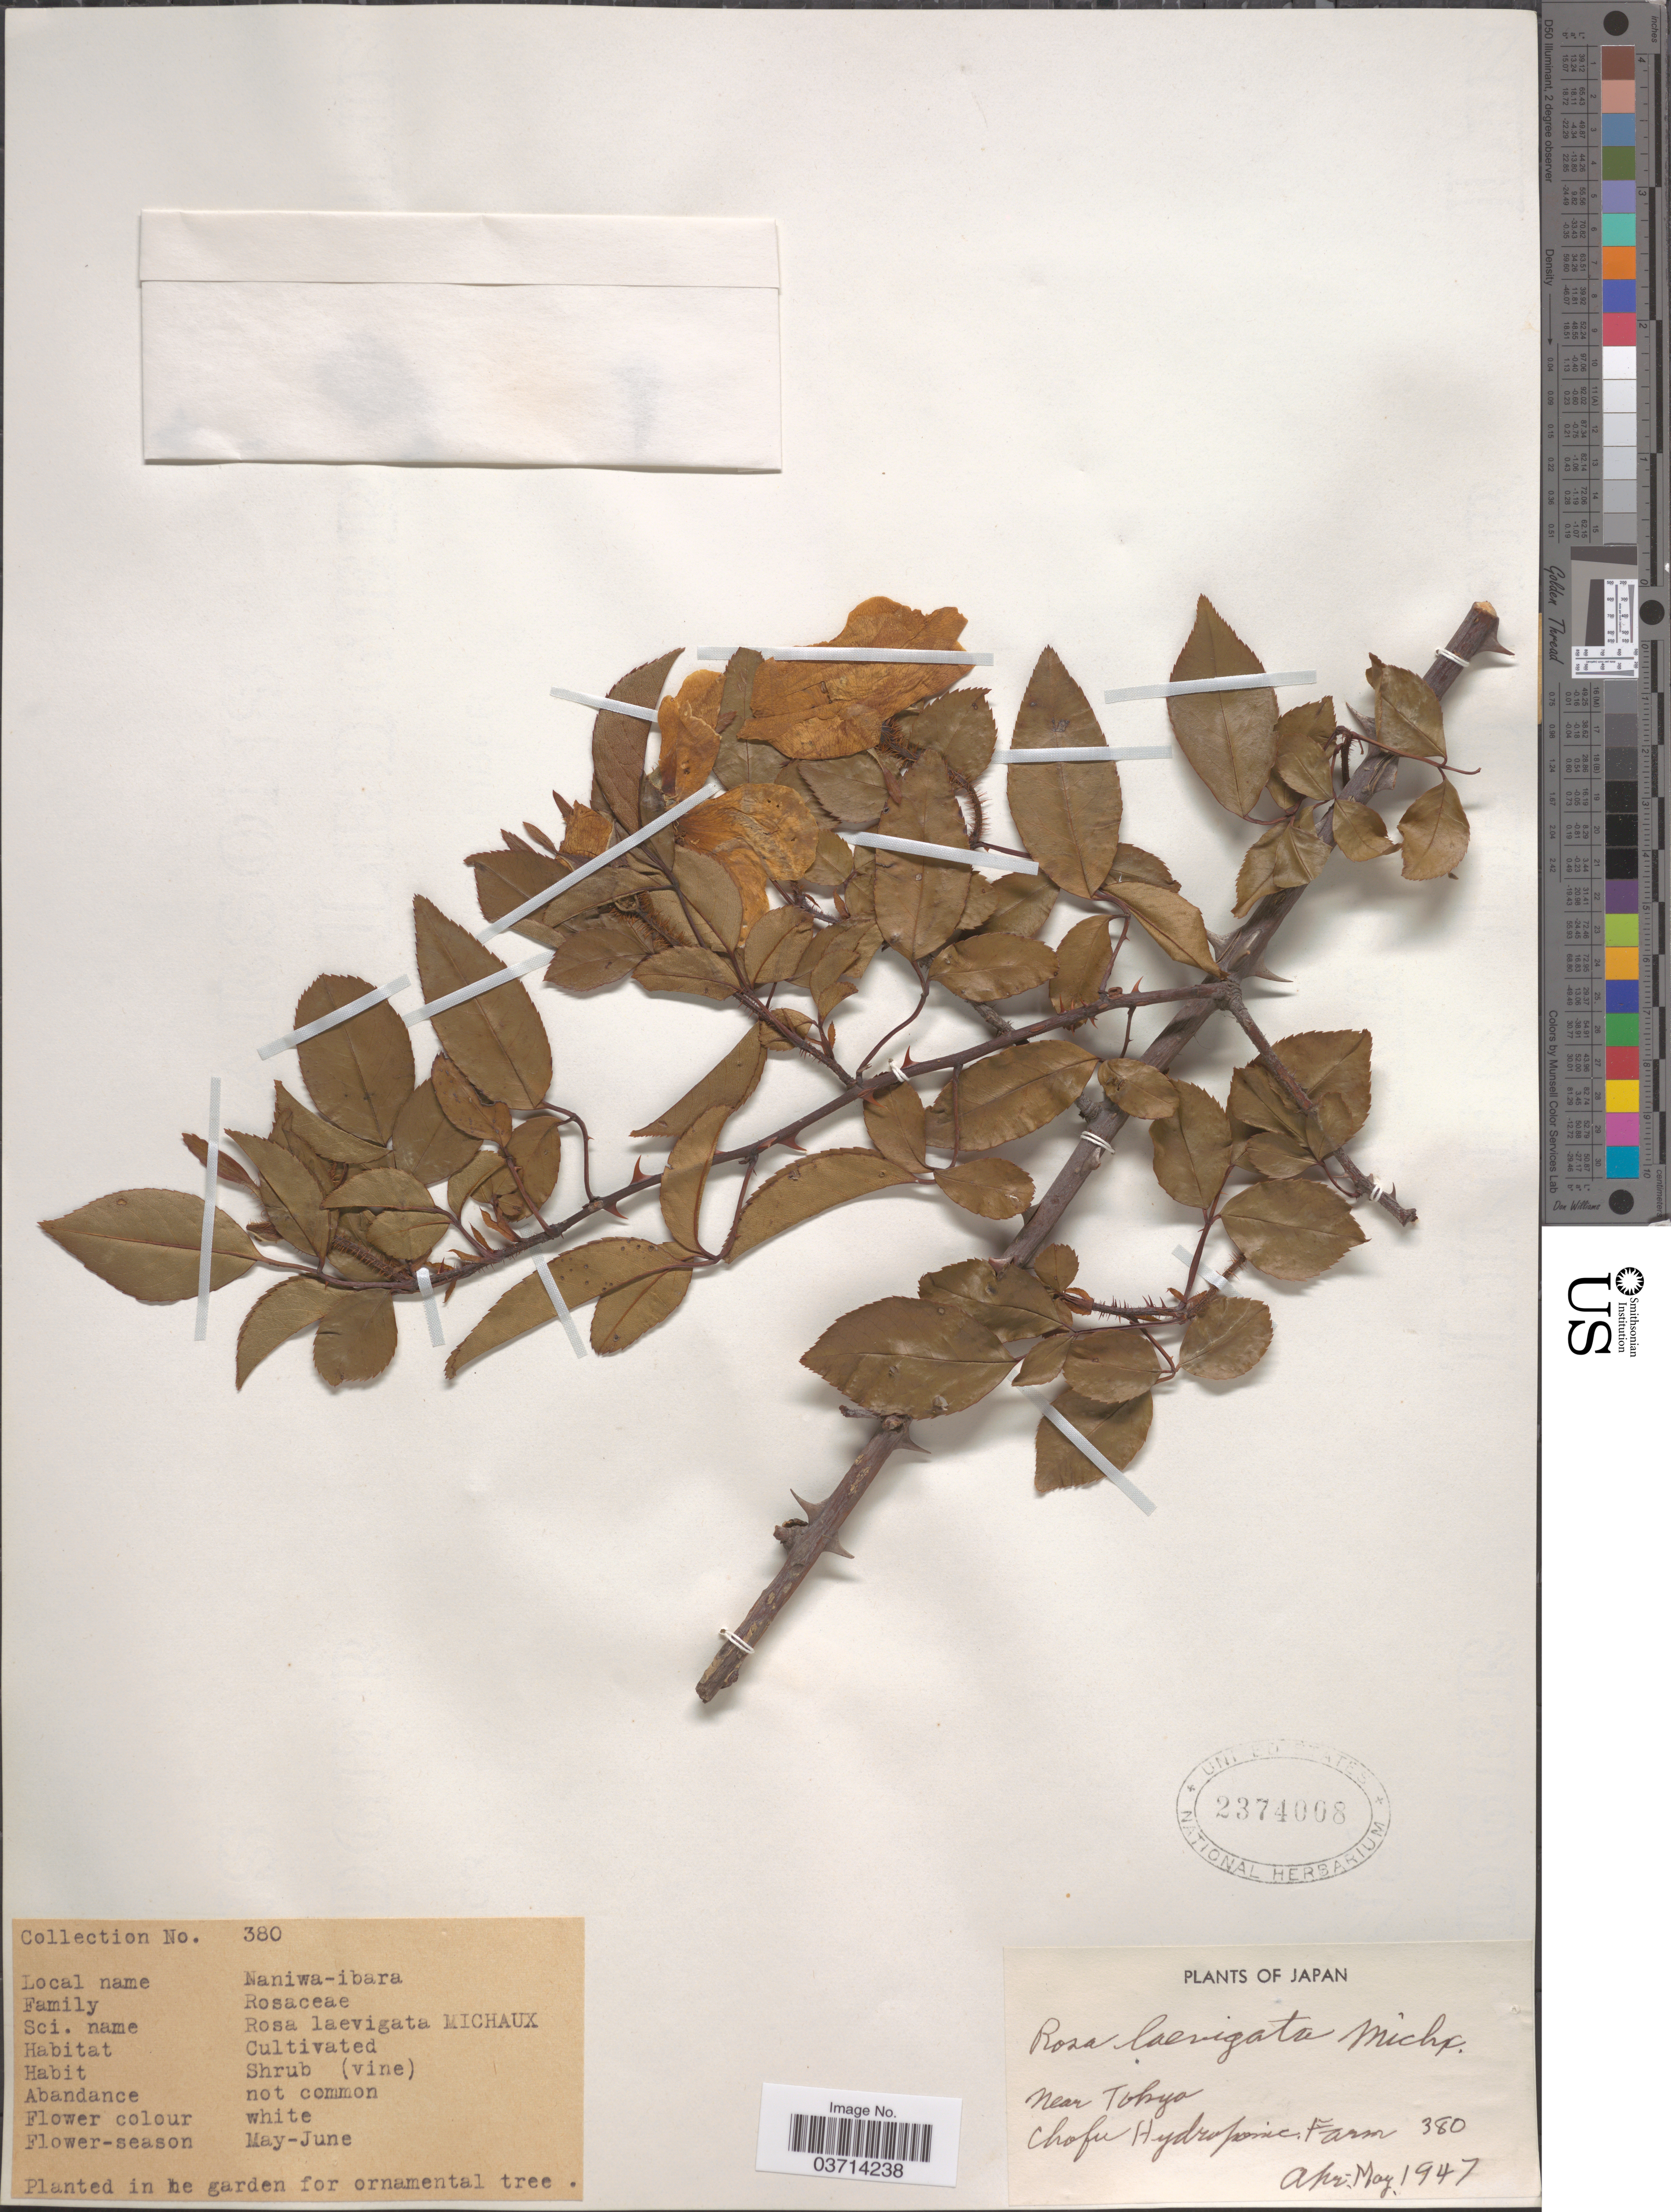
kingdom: Plantae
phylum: Tracheophyta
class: Magnoliopsida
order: Rosales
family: Rosaceae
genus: Rosa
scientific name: Rosa laevigata var. typica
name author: Herr.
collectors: Chofu Hydroponic Farm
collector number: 380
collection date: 1947-04/1947-06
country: Japan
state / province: Tokyo, Federal City of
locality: Near Tokyo.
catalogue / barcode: US 2374008